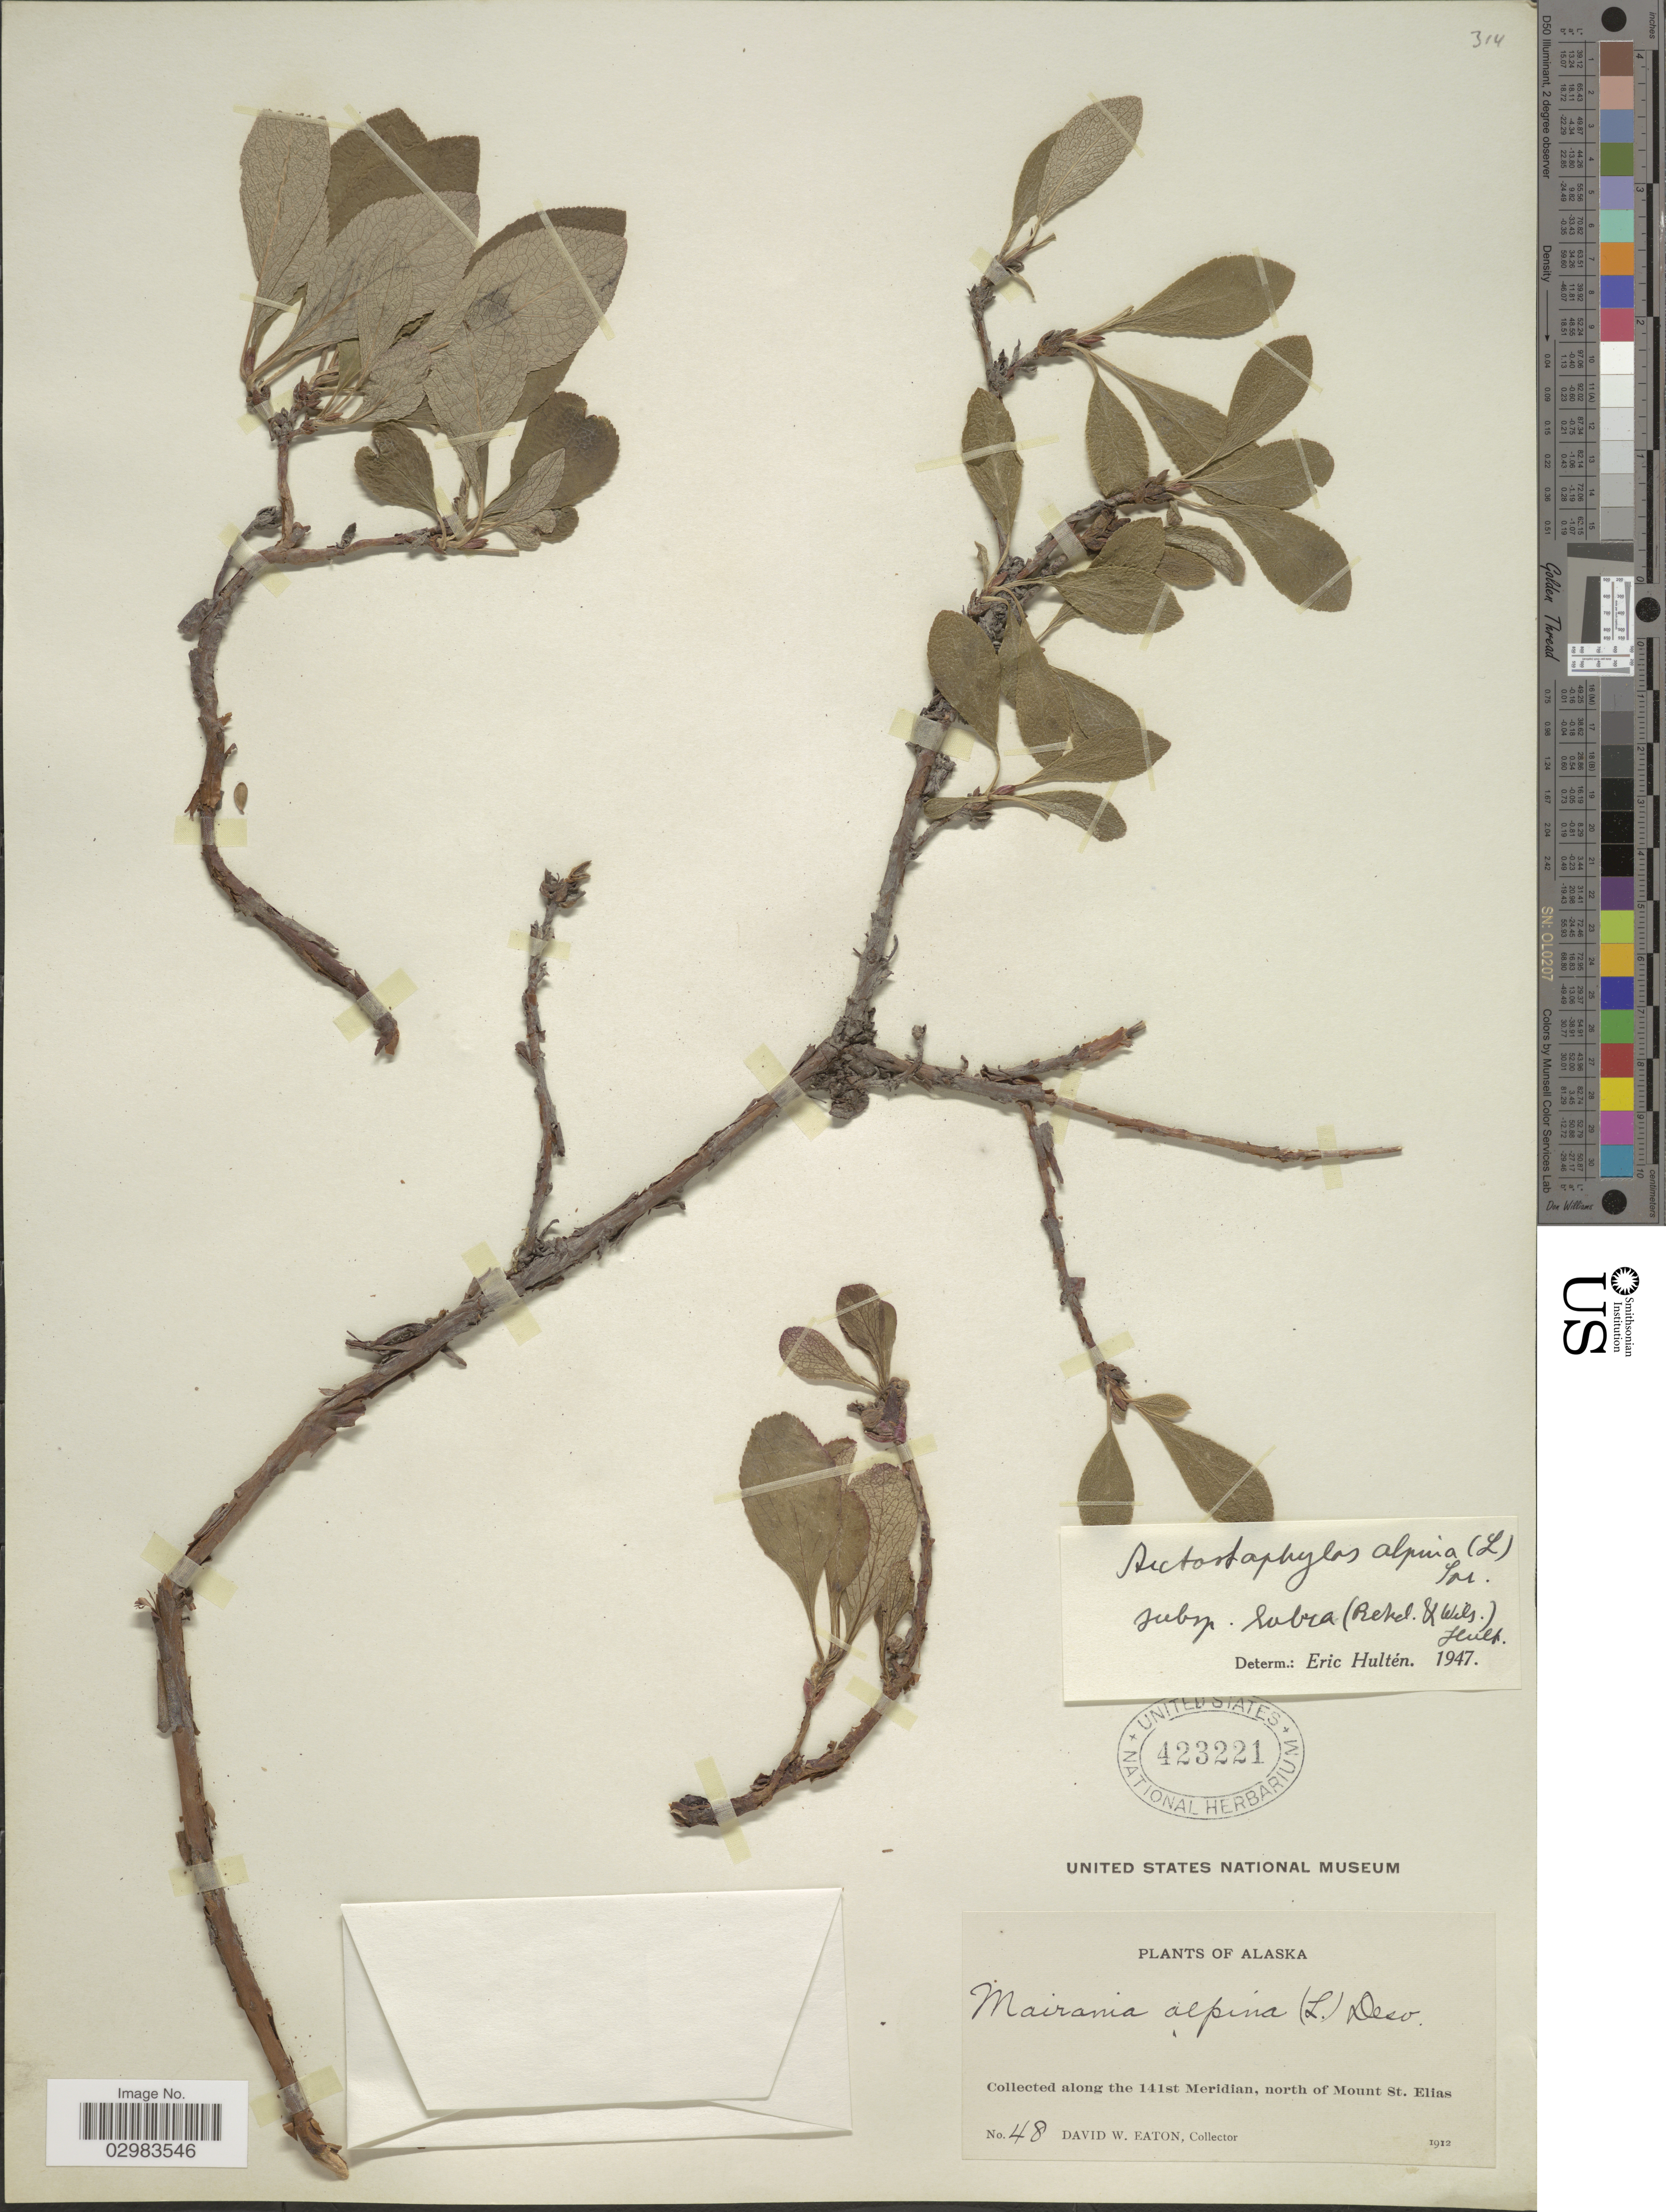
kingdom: Plantae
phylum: Tracheophyta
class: Magnoliopsida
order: Ericales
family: Ericaceae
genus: Arctostaphylos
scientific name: Arctostaphylos alpina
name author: (L.) Spreng.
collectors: D. Eaton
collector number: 48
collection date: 1912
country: United States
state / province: Alaska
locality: Along the 141st Meridian, north of Mount St. Elias.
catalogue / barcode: US 423221